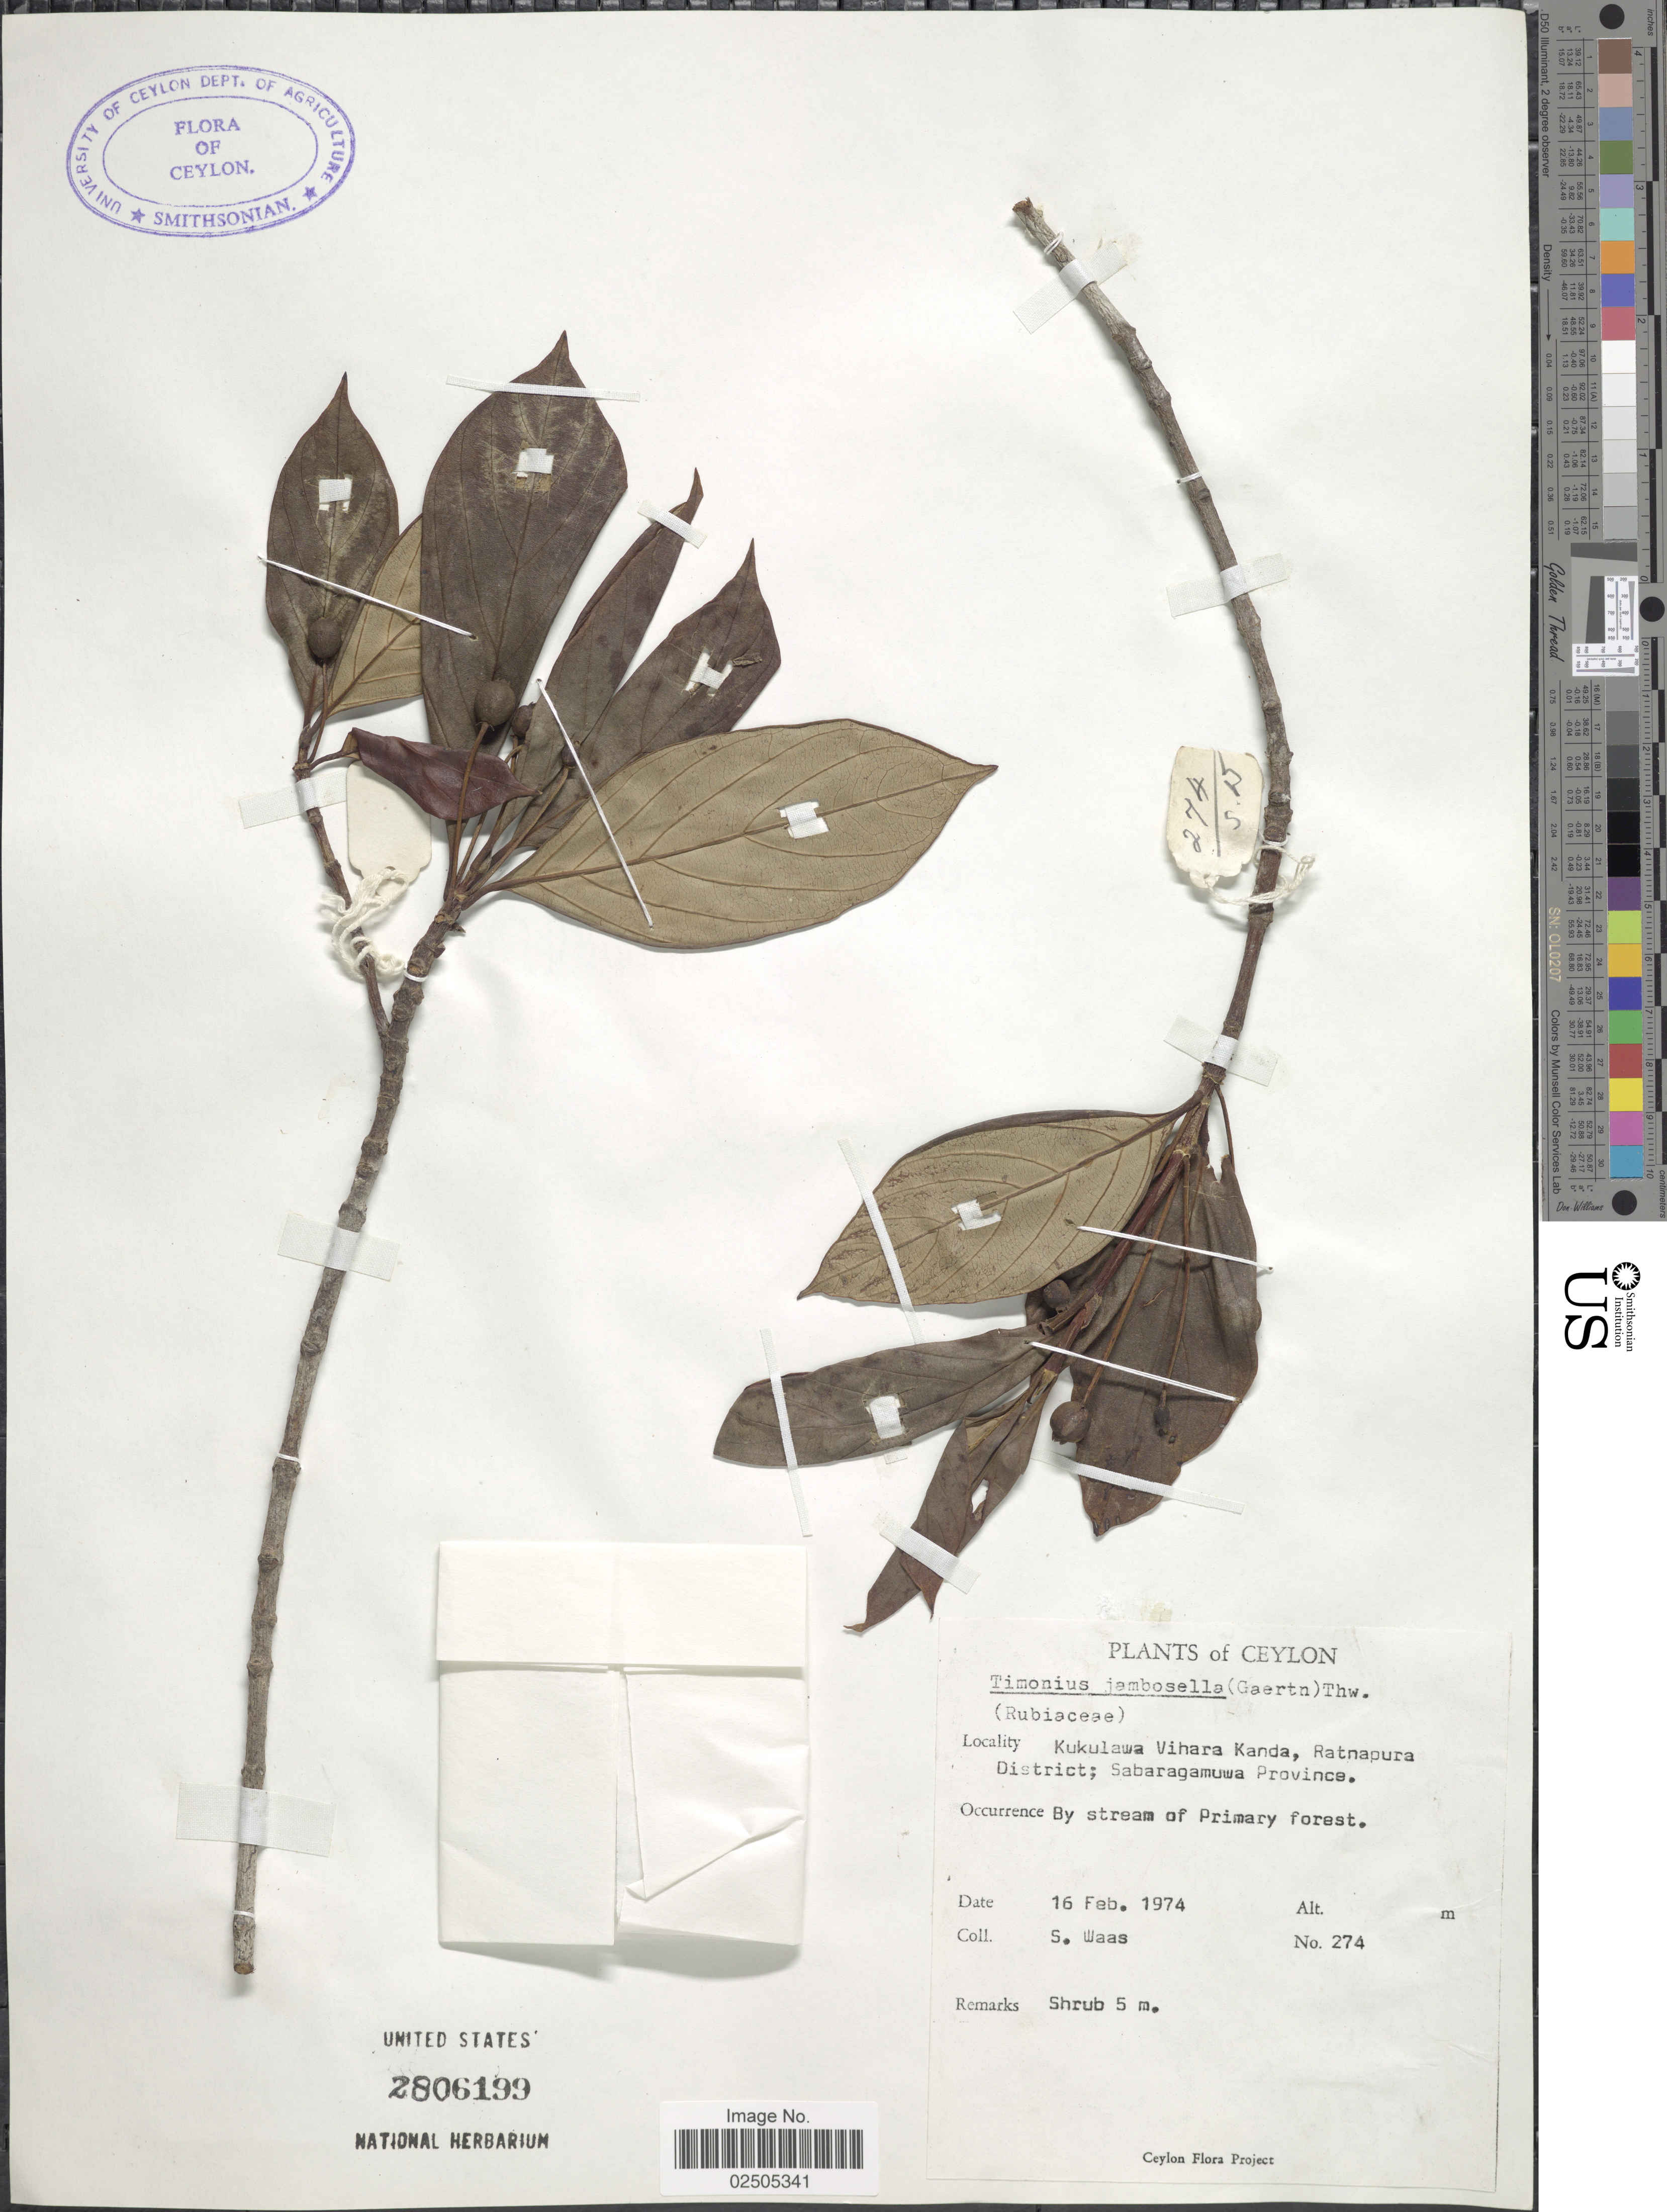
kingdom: Plantae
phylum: Tracheophyta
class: Magnoliopsida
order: Gentianales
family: Rubiaceae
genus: Timonius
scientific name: Timonius jambosella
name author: Thwaites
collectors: S. Waas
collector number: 274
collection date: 1974-02-16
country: Sri Lanka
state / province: Sabaragamuwa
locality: Ceylon, Kukulawa Vihara Kanda, Ratnapura District; Sabaragamuwa Province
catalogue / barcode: US 2806199